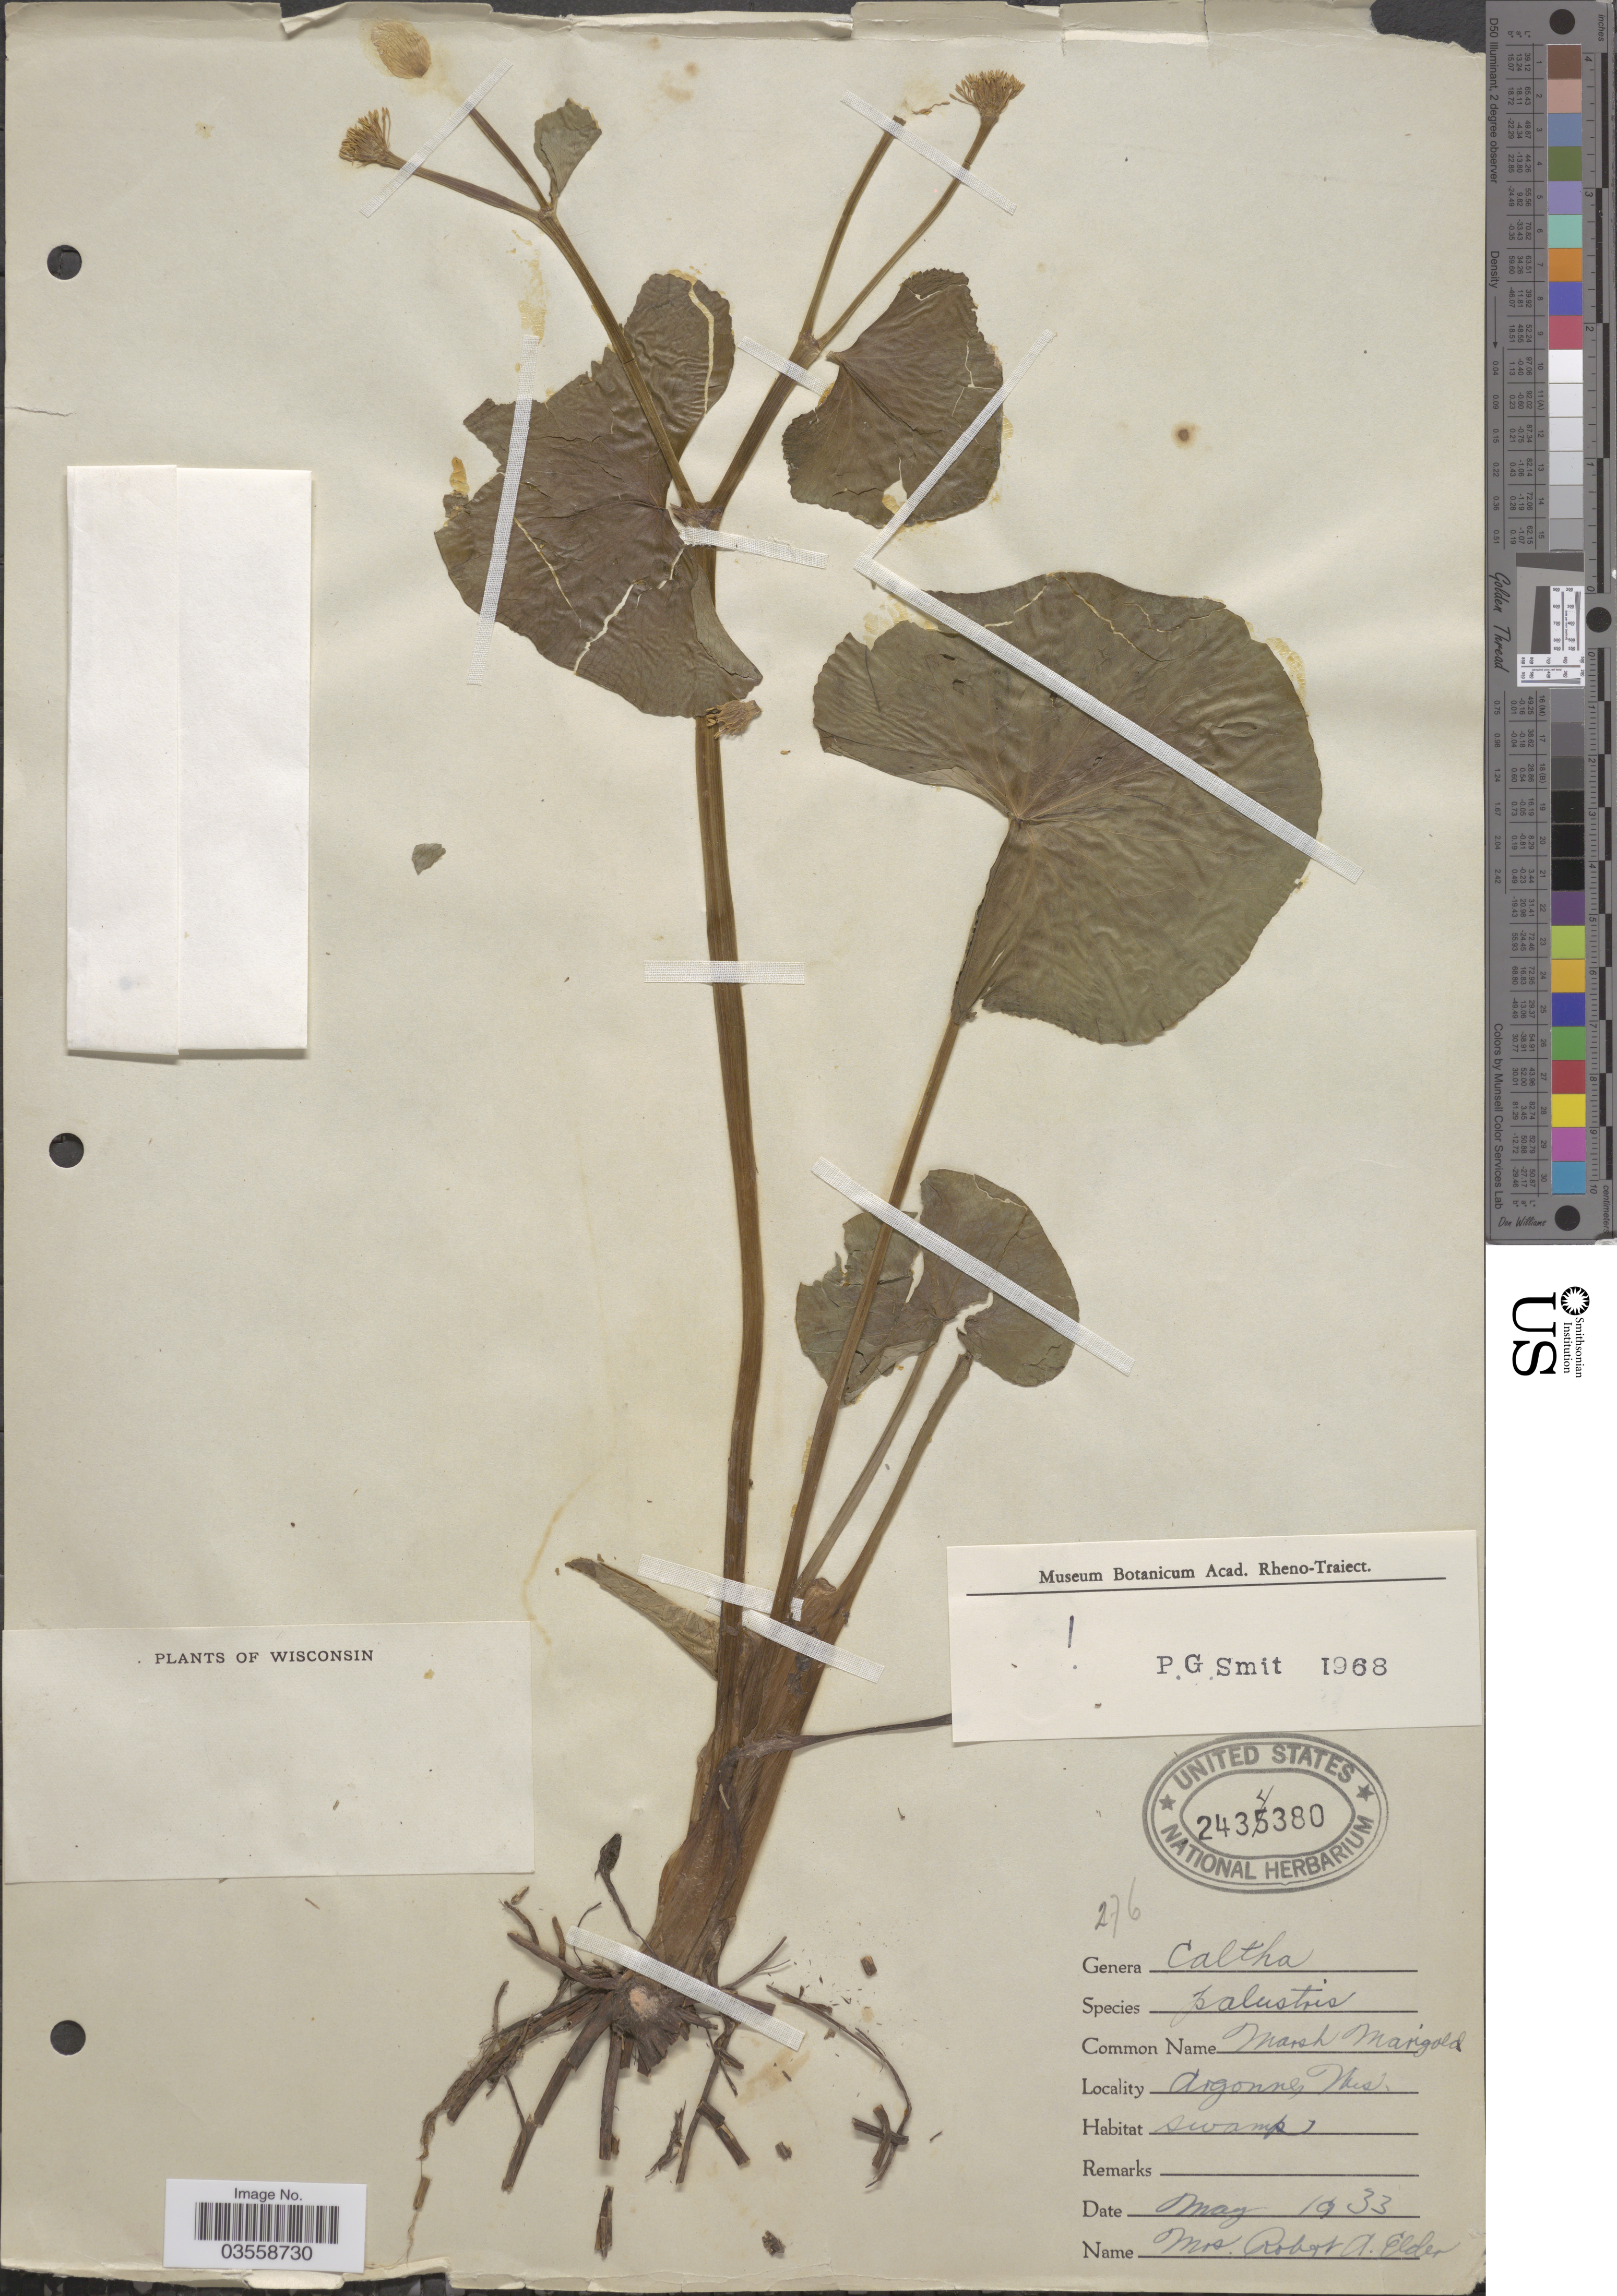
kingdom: Plantae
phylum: Tracheophyta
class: Magnoliopsida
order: Ranunculales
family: Ranunculaceae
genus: Caltha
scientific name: Caltha palustris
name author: L.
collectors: R. Elder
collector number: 276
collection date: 1933-05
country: United States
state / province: Wisconsin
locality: Argonne.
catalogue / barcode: US 2434380